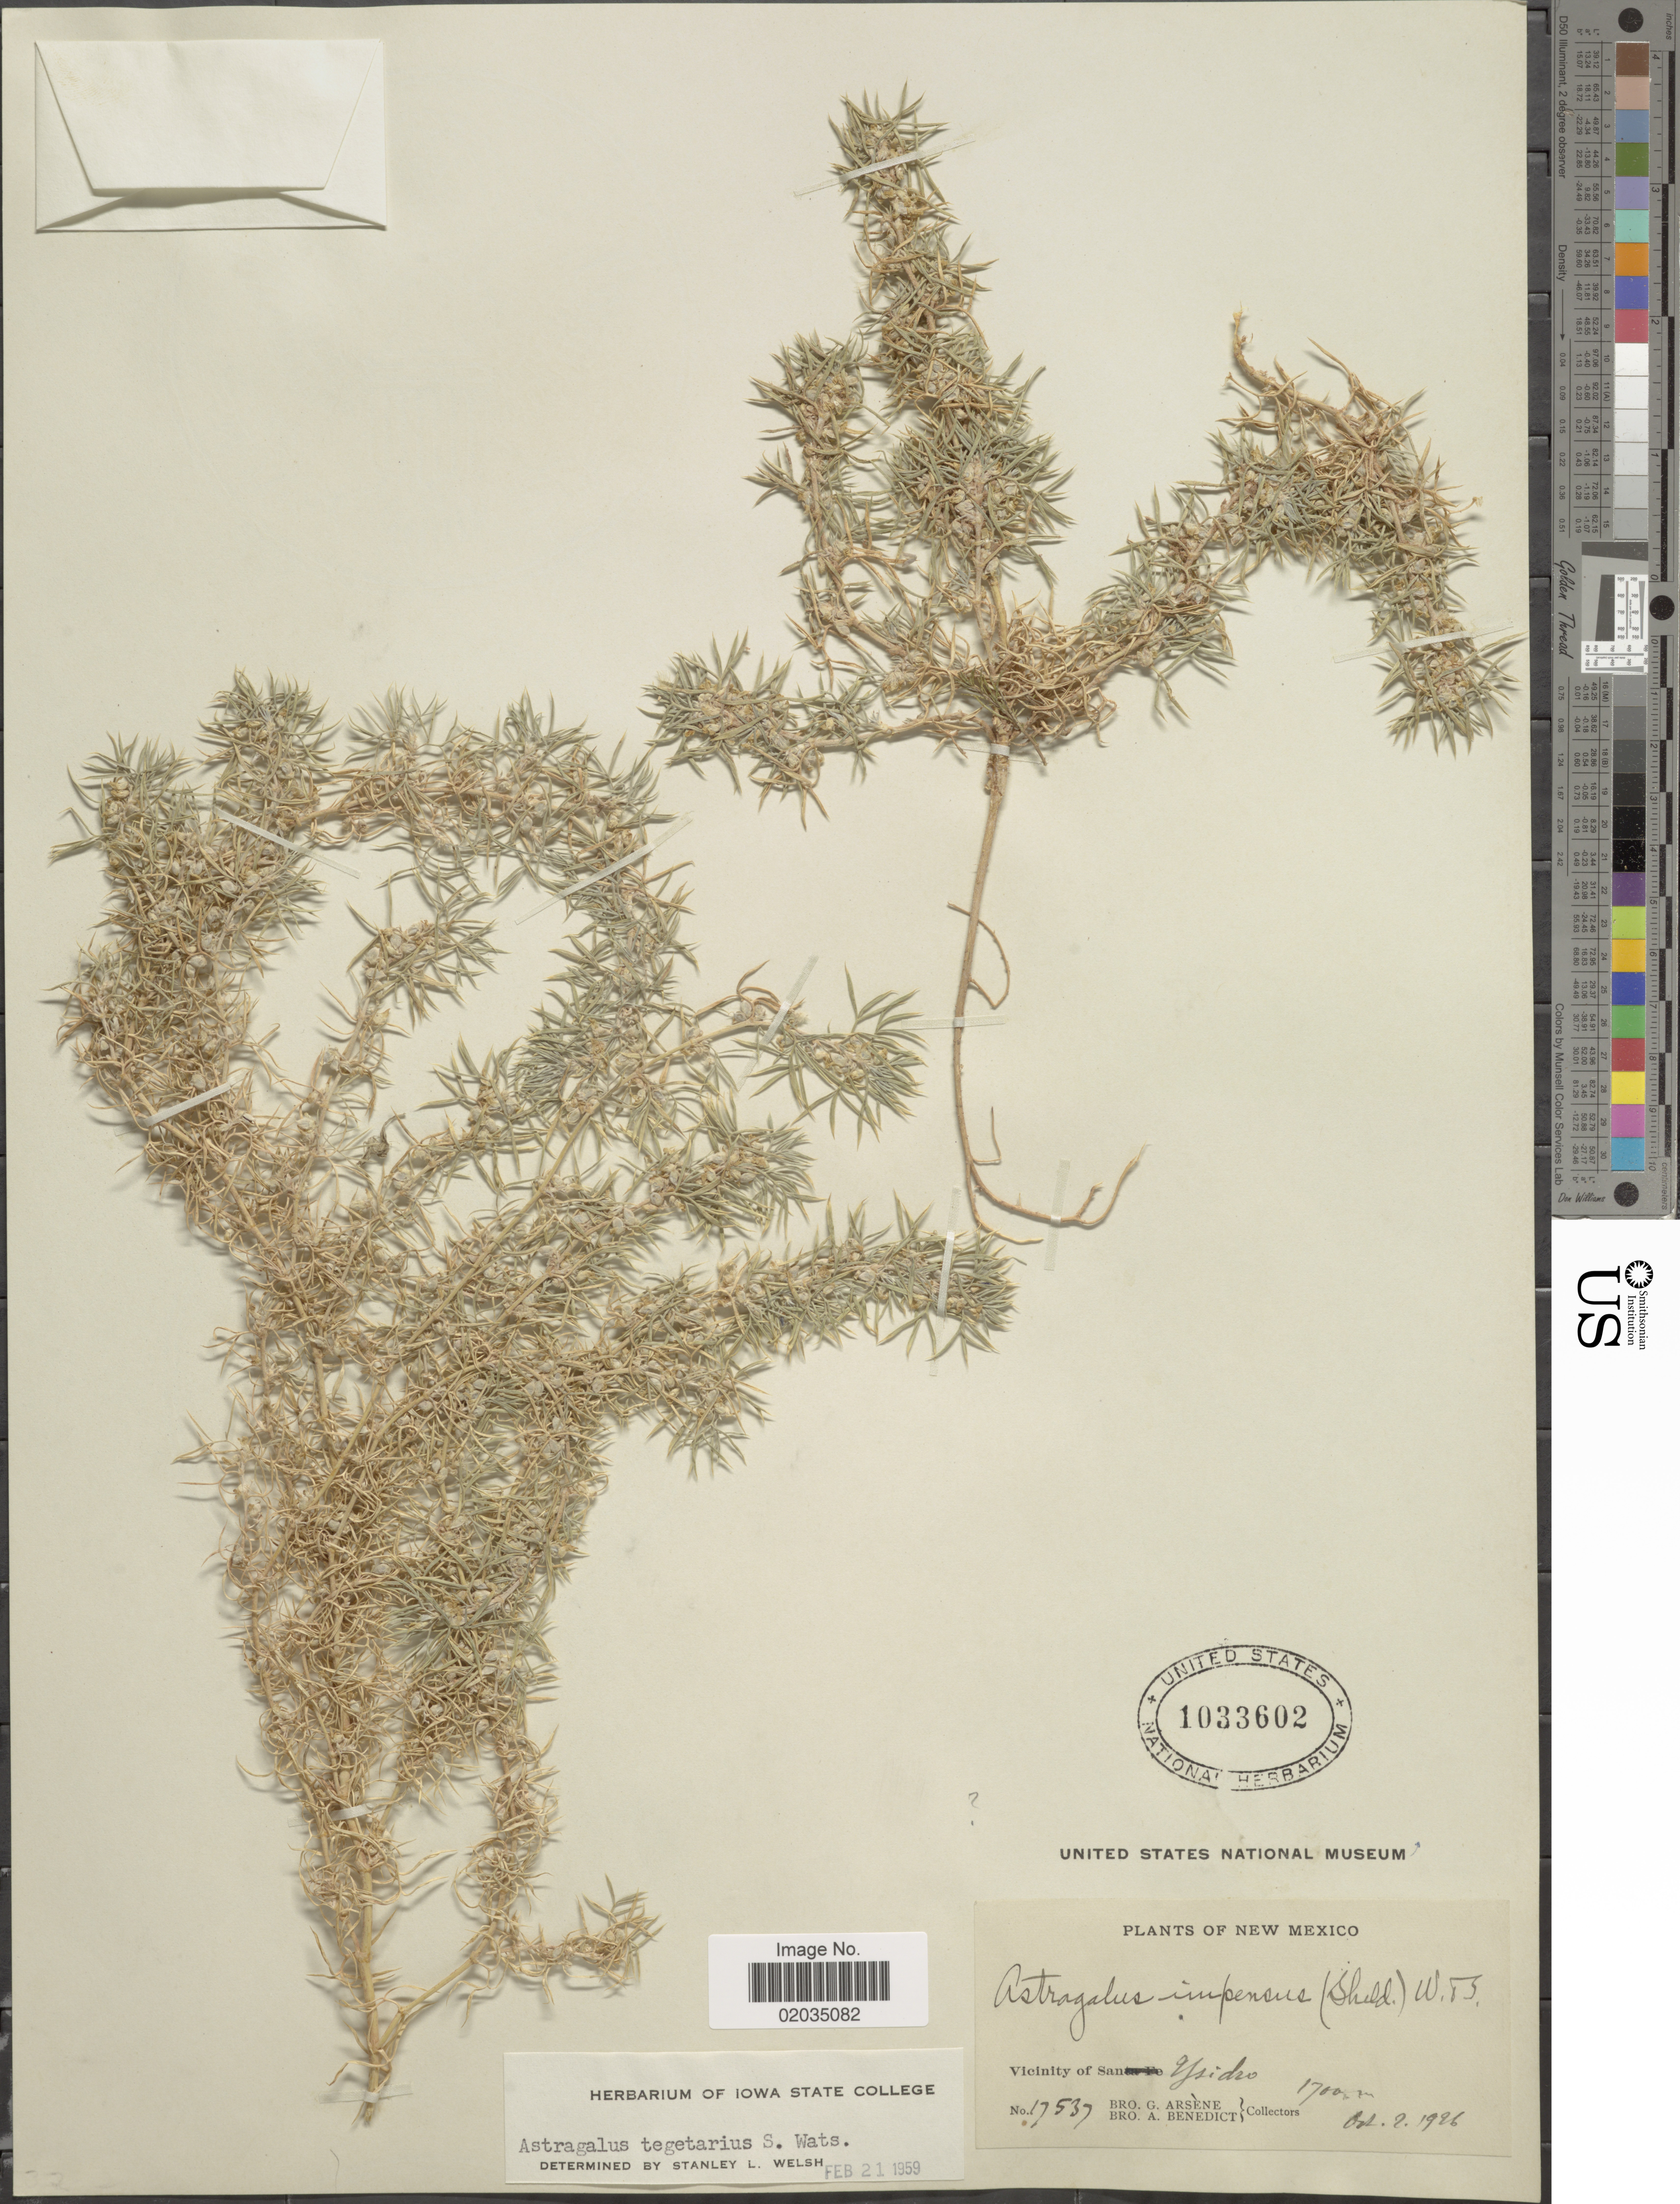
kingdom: Plantae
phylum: Tracheophyta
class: Magnoliopsida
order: Fabales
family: Fabaceae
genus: Astragalus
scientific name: Astragalus tegetarius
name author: S. Watson in C. King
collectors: Bro. G. Arsène & Bro. A. Benedict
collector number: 17537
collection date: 1926-10-02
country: United States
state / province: New Mexico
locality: Vicinity of San Ysidro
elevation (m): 1700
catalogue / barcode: US 1033602